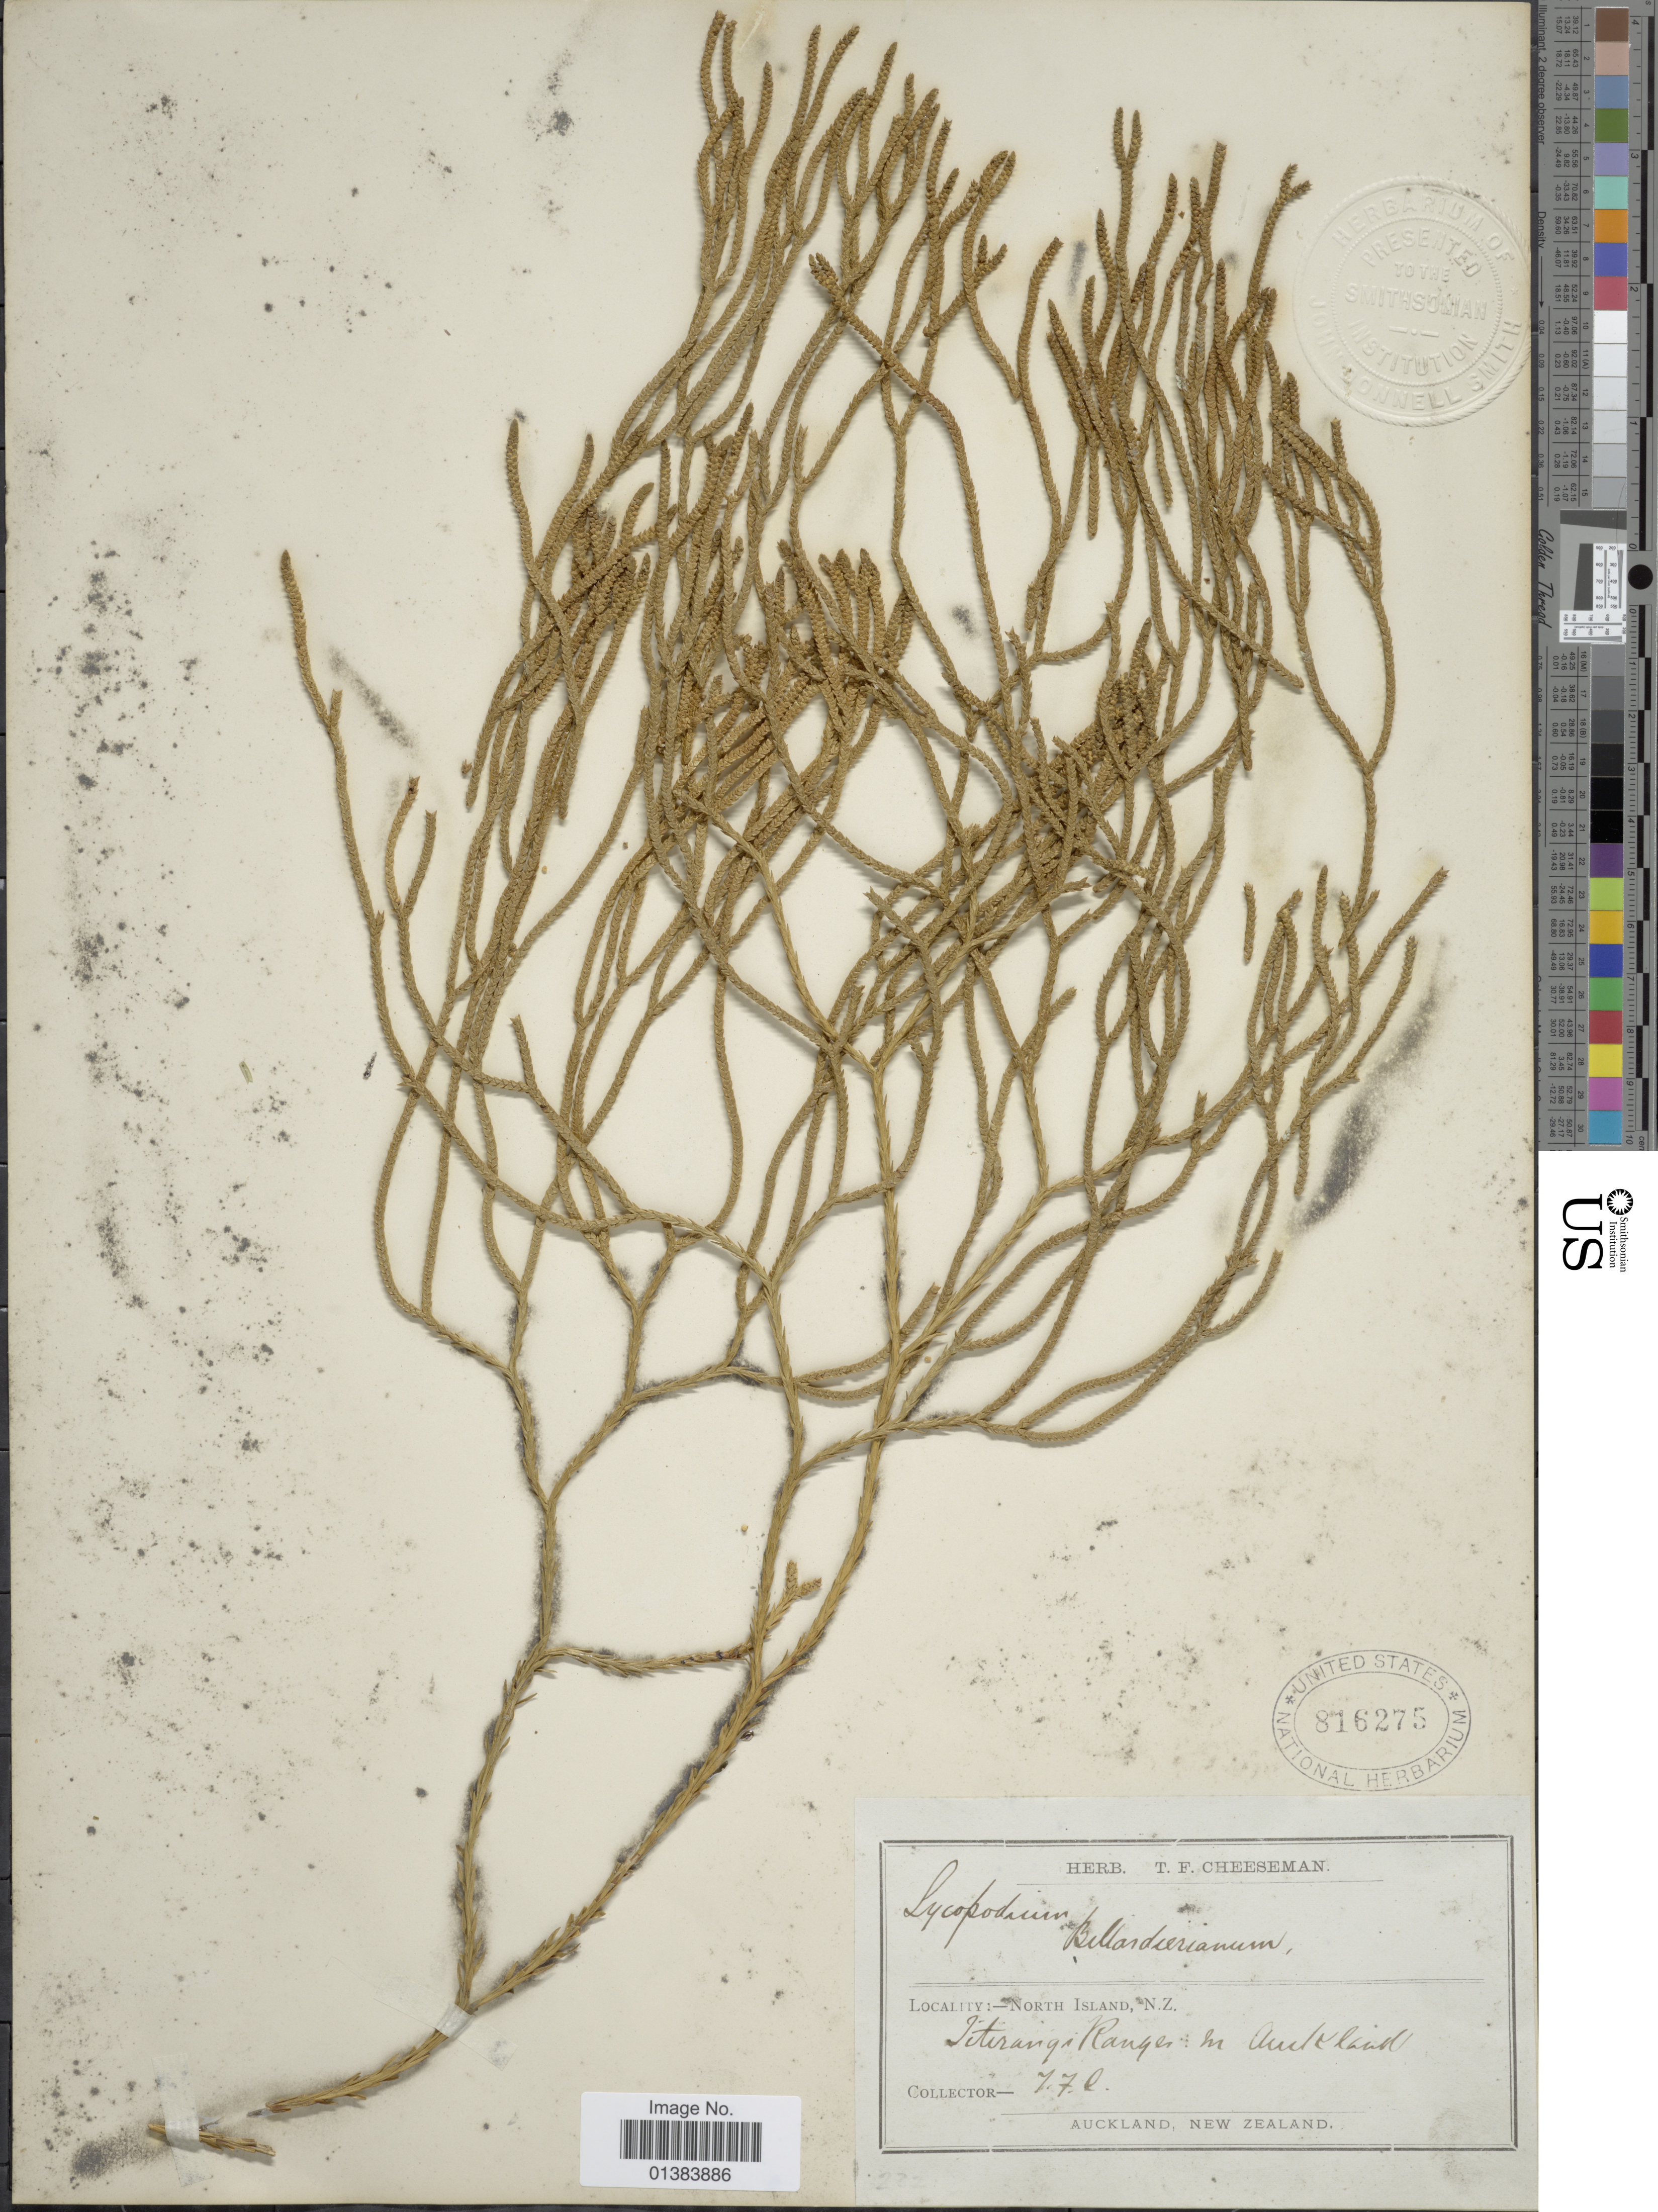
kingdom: Plantae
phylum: Tracheophyta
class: Lycopodiopsida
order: Lycopodiales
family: Lycopodiaceae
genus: Phlegmariurus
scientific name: Phlegmariurus varius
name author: (R. Br.) A. R. Field & Bostock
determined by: Field, A. R.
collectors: T. F. Cheeseman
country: New Zealand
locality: North Island, Titirangi Ranges: in Auckland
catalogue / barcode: US 816275